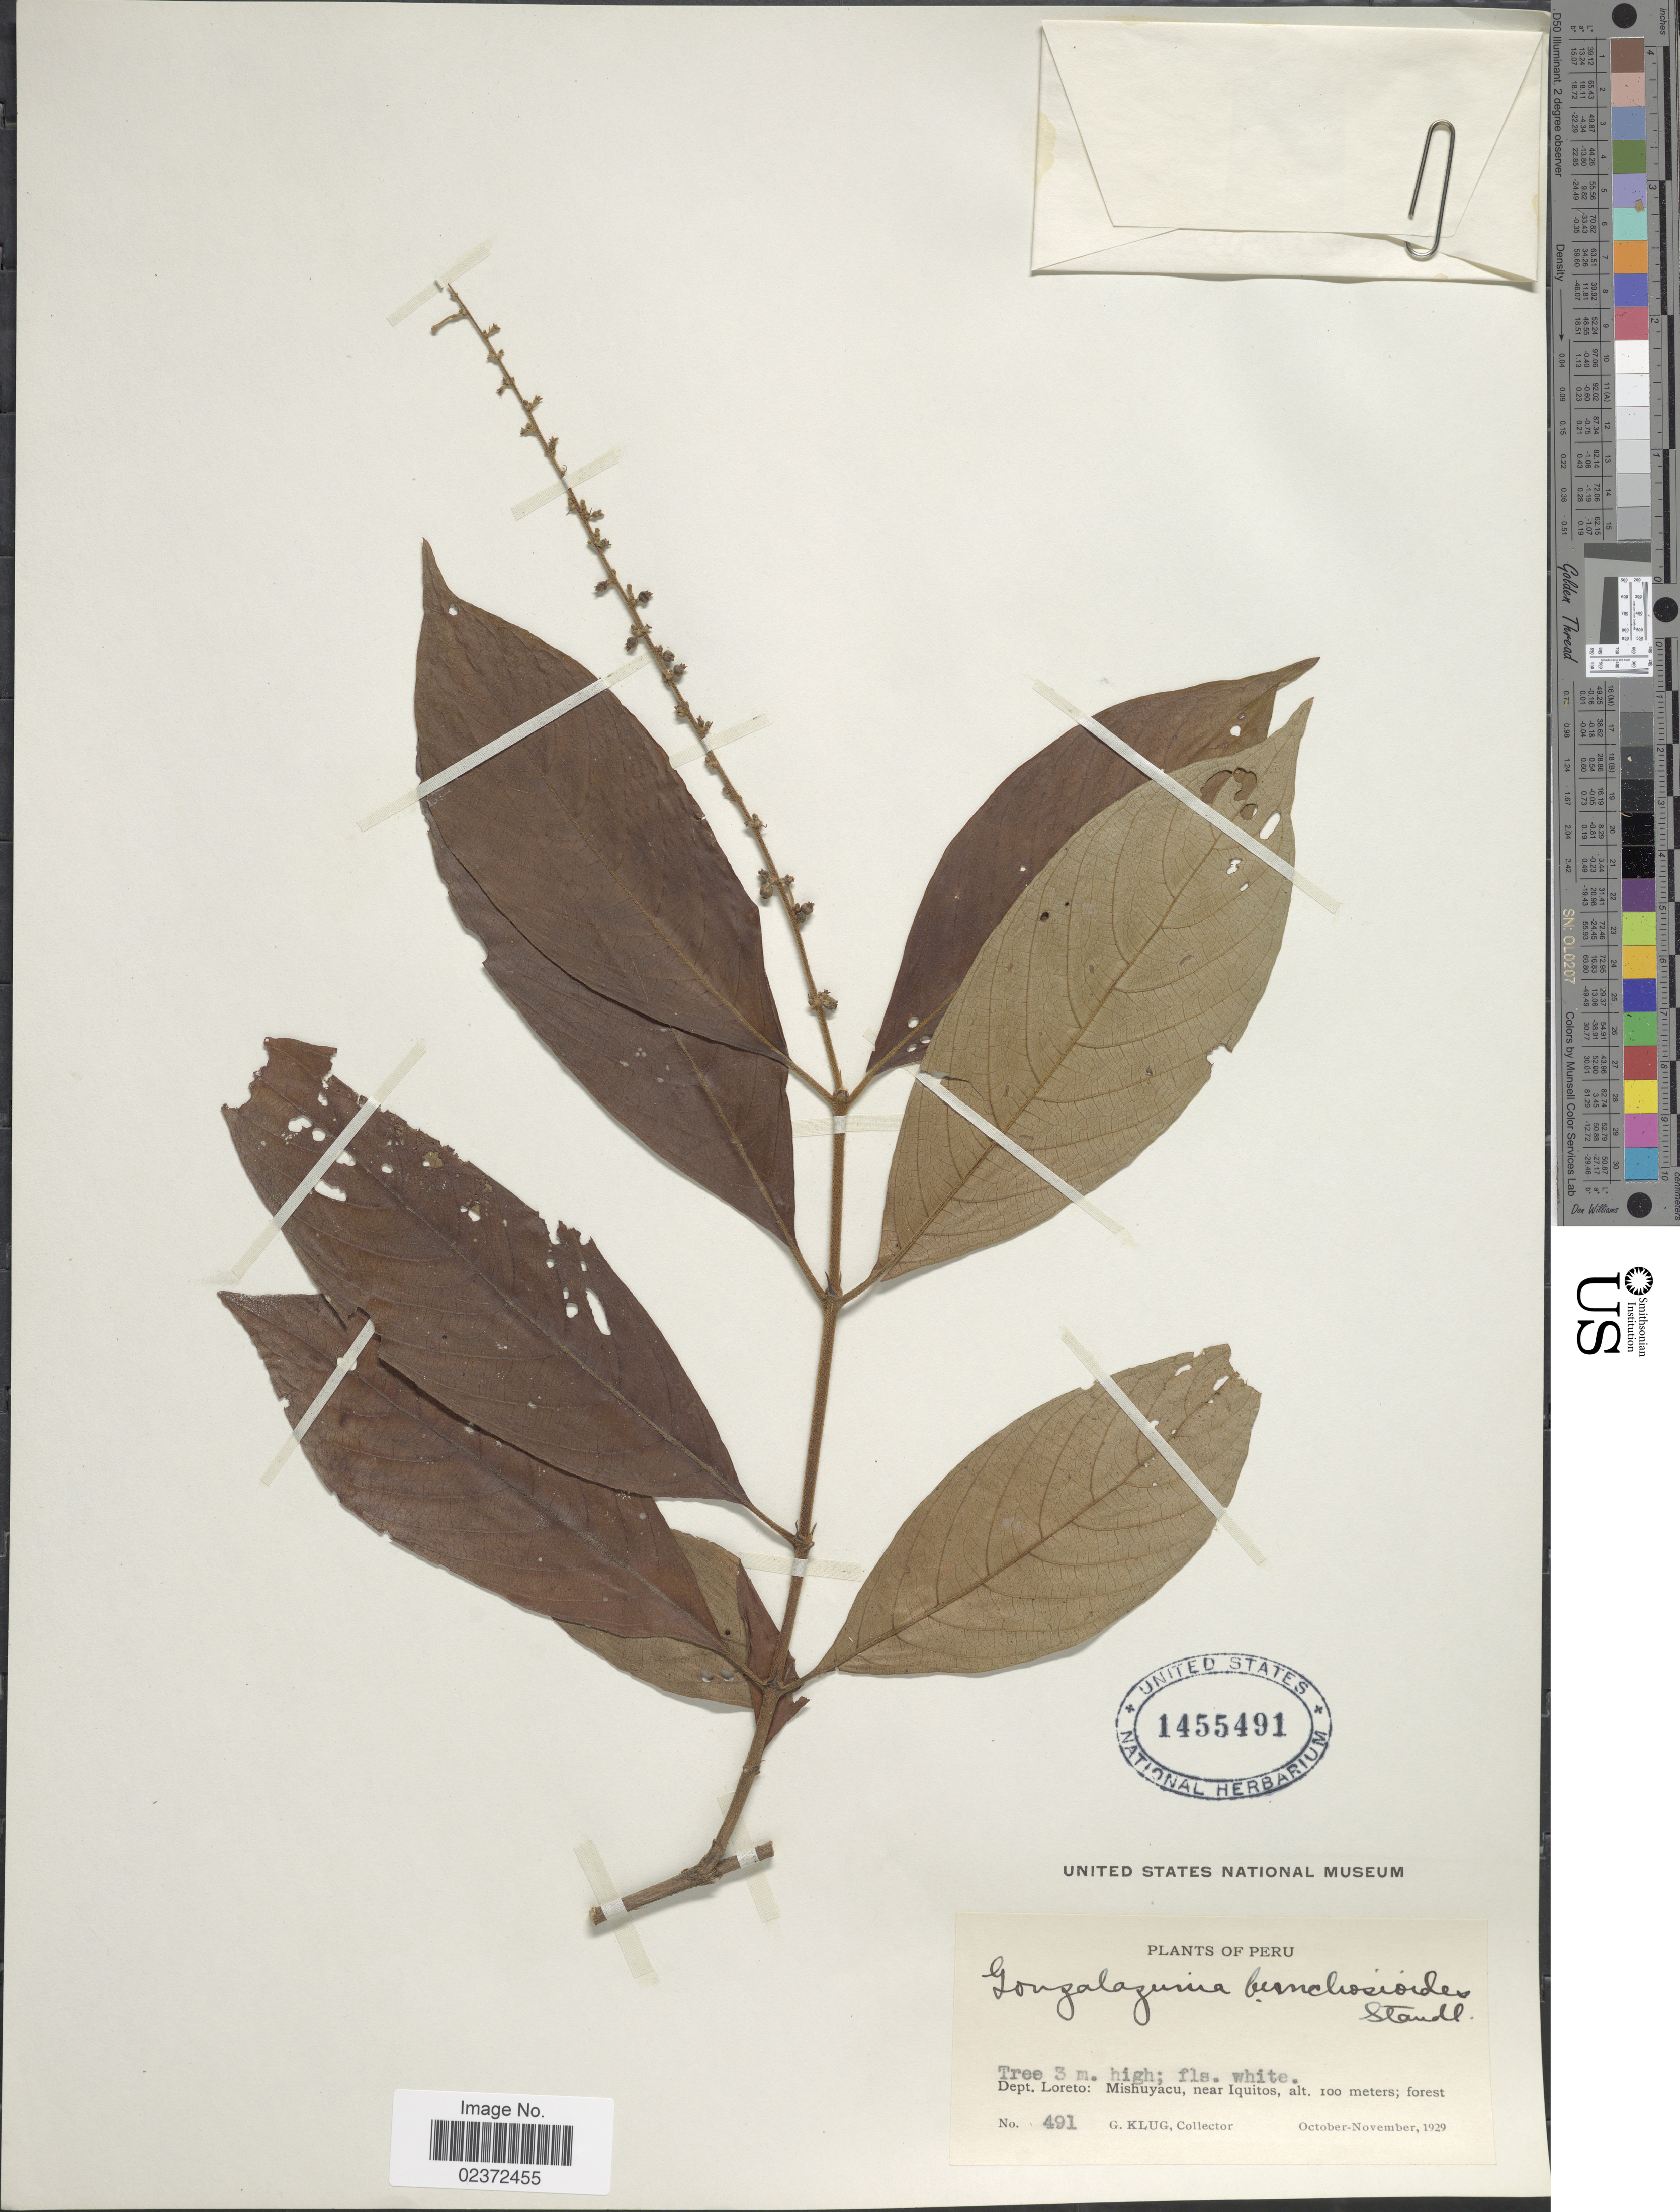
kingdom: Plantae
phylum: Tracheophyta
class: Magnoliopsida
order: Gentianales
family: Rubiaceae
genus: Gonzalagunia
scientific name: Gonzalagunia bunchosioides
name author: Standl.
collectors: G. Klug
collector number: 491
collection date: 1929-10/1929-11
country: Peru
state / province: Loreto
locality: Mishuyacu, near Iquitos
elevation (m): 100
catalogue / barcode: US 1455491